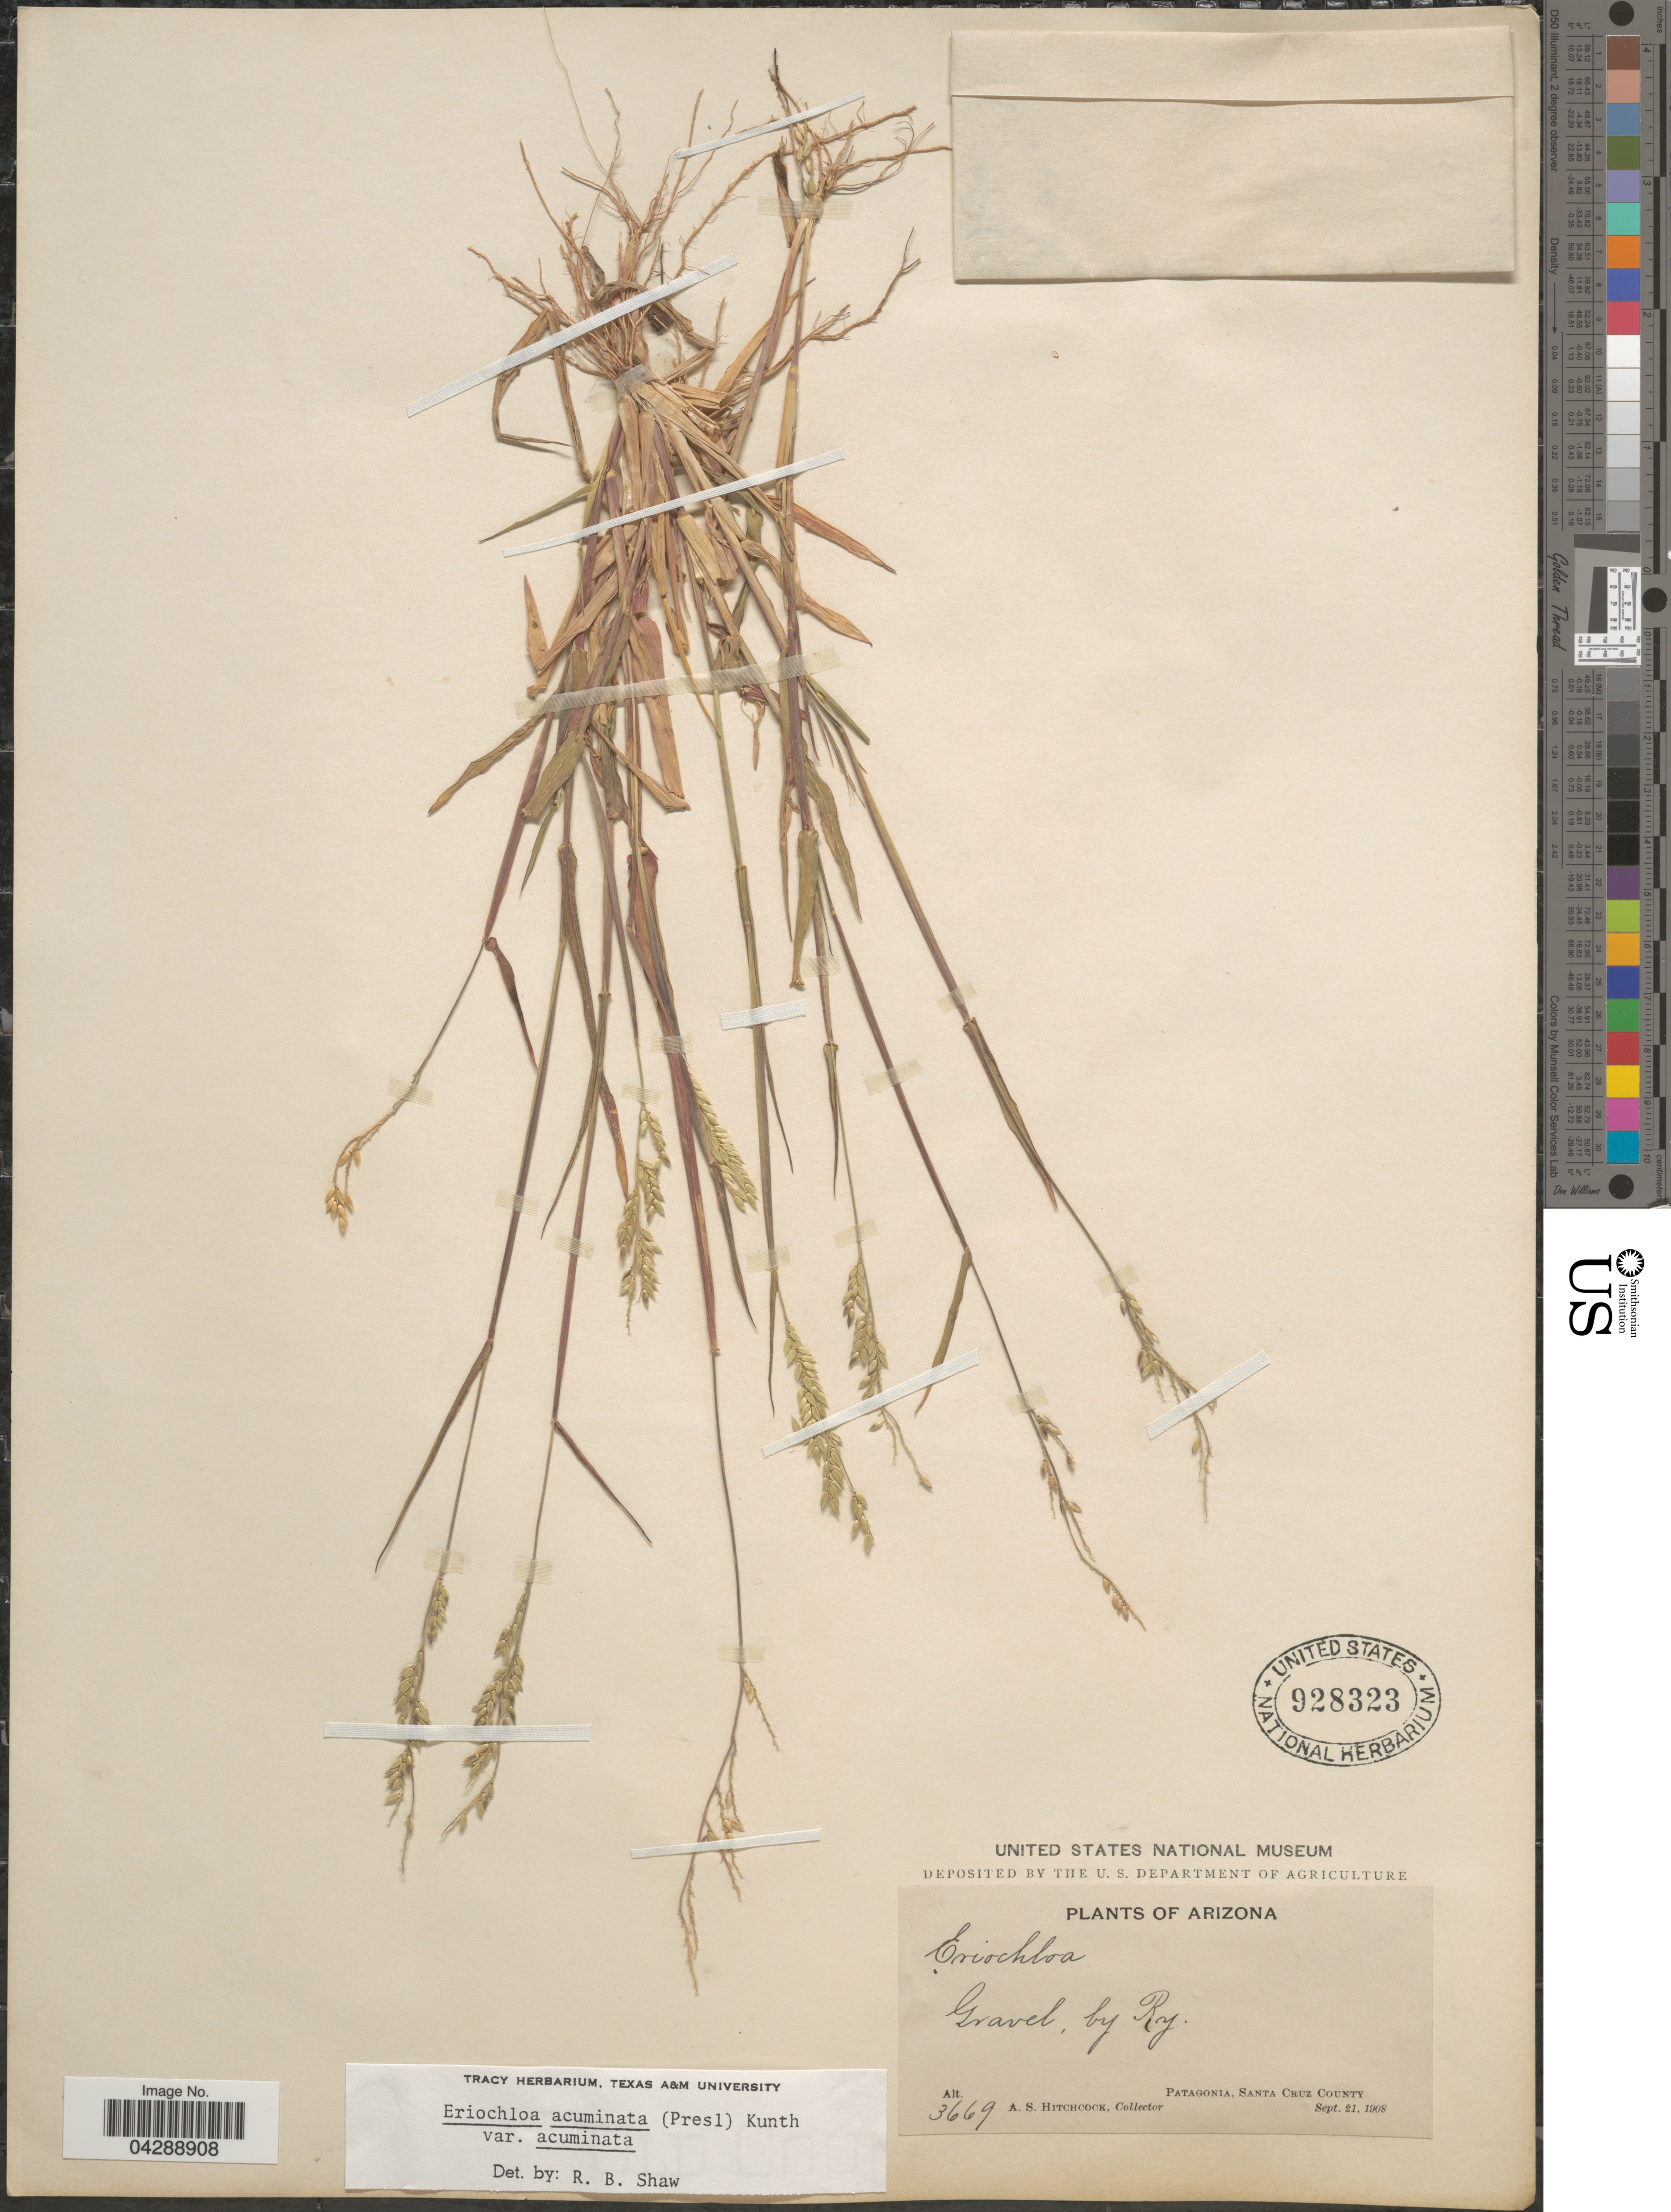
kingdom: Plantae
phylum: Tracheophyta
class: Liliopsida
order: Poales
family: Poaceae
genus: Eriochloa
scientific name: Eriochloa acuminata var. acuminata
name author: (J. Presl) Kunth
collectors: A. S. Hitchcock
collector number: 3669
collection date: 1908-09-21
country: United States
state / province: Arizona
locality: Gravel, by Ry. Patagonia, Santa Cruz County.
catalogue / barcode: US 928323